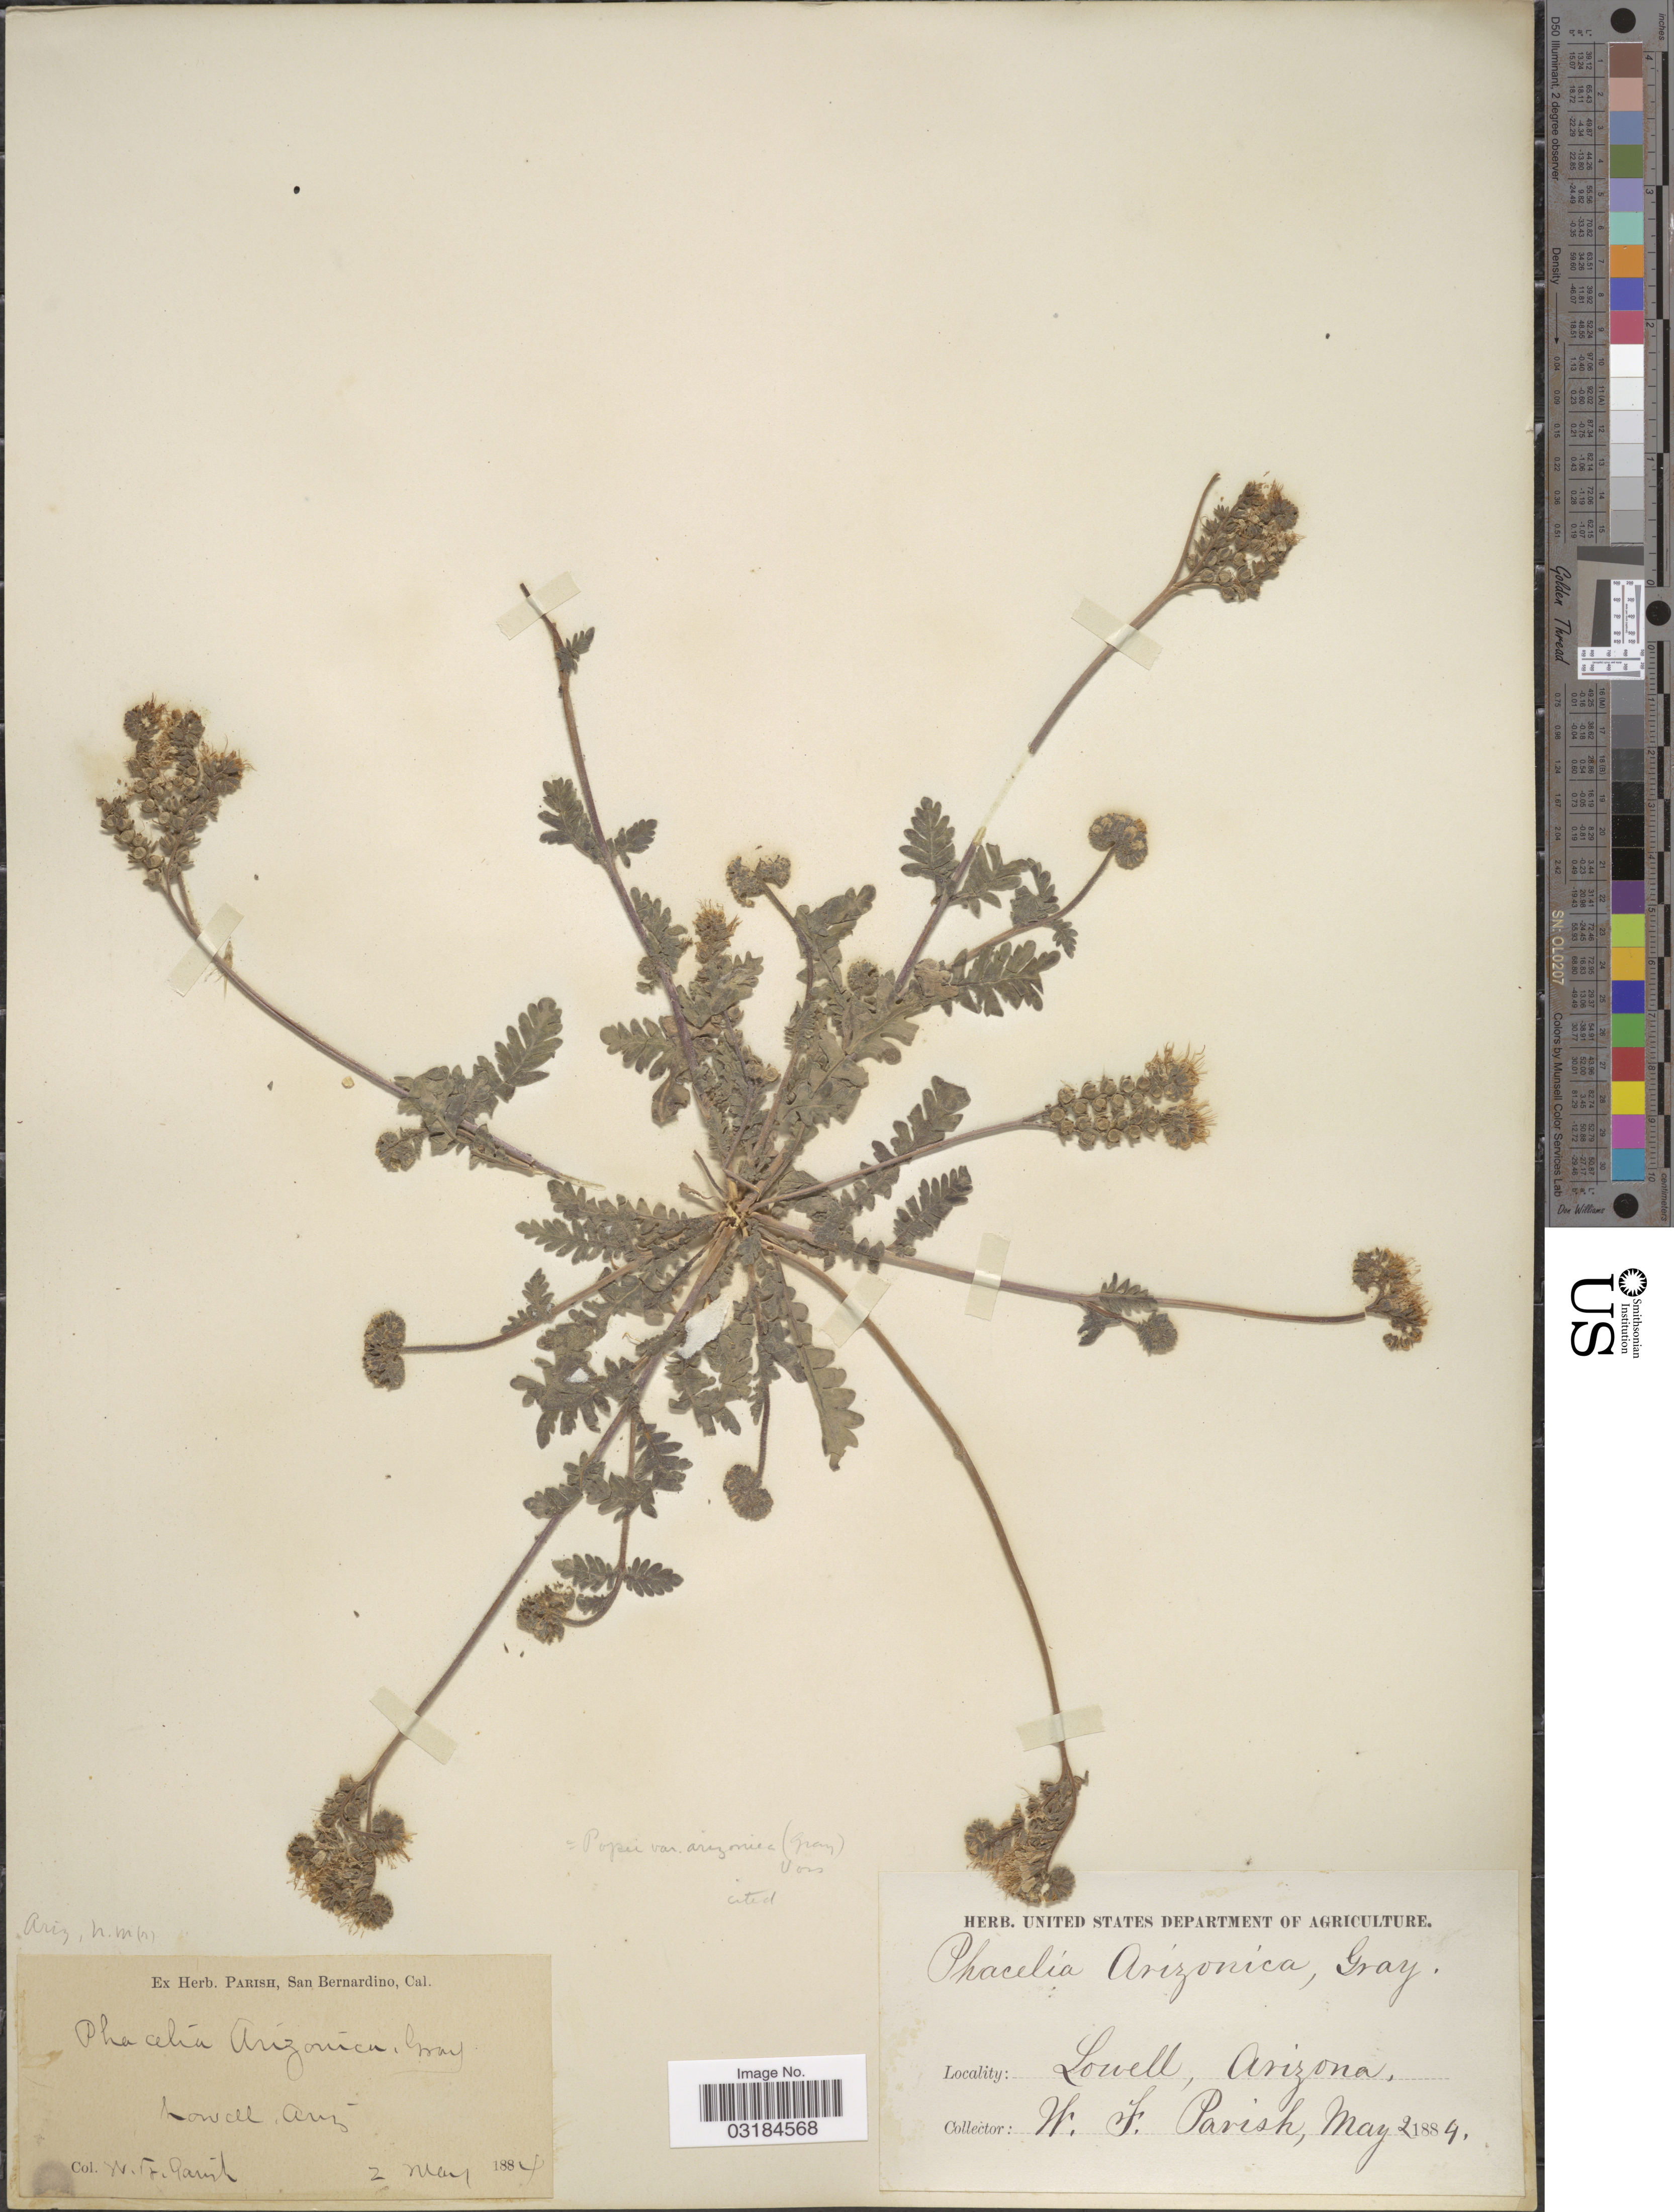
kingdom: Plantae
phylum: Tracheophyta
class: Magnoliopsida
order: Boraginales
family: Hydrophyllaceae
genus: Phacelia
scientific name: Phacelia arizonica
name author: A. Gray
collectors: W. F. Parish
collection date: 1884-05-02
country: United States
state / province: Arizona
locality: Lowell.